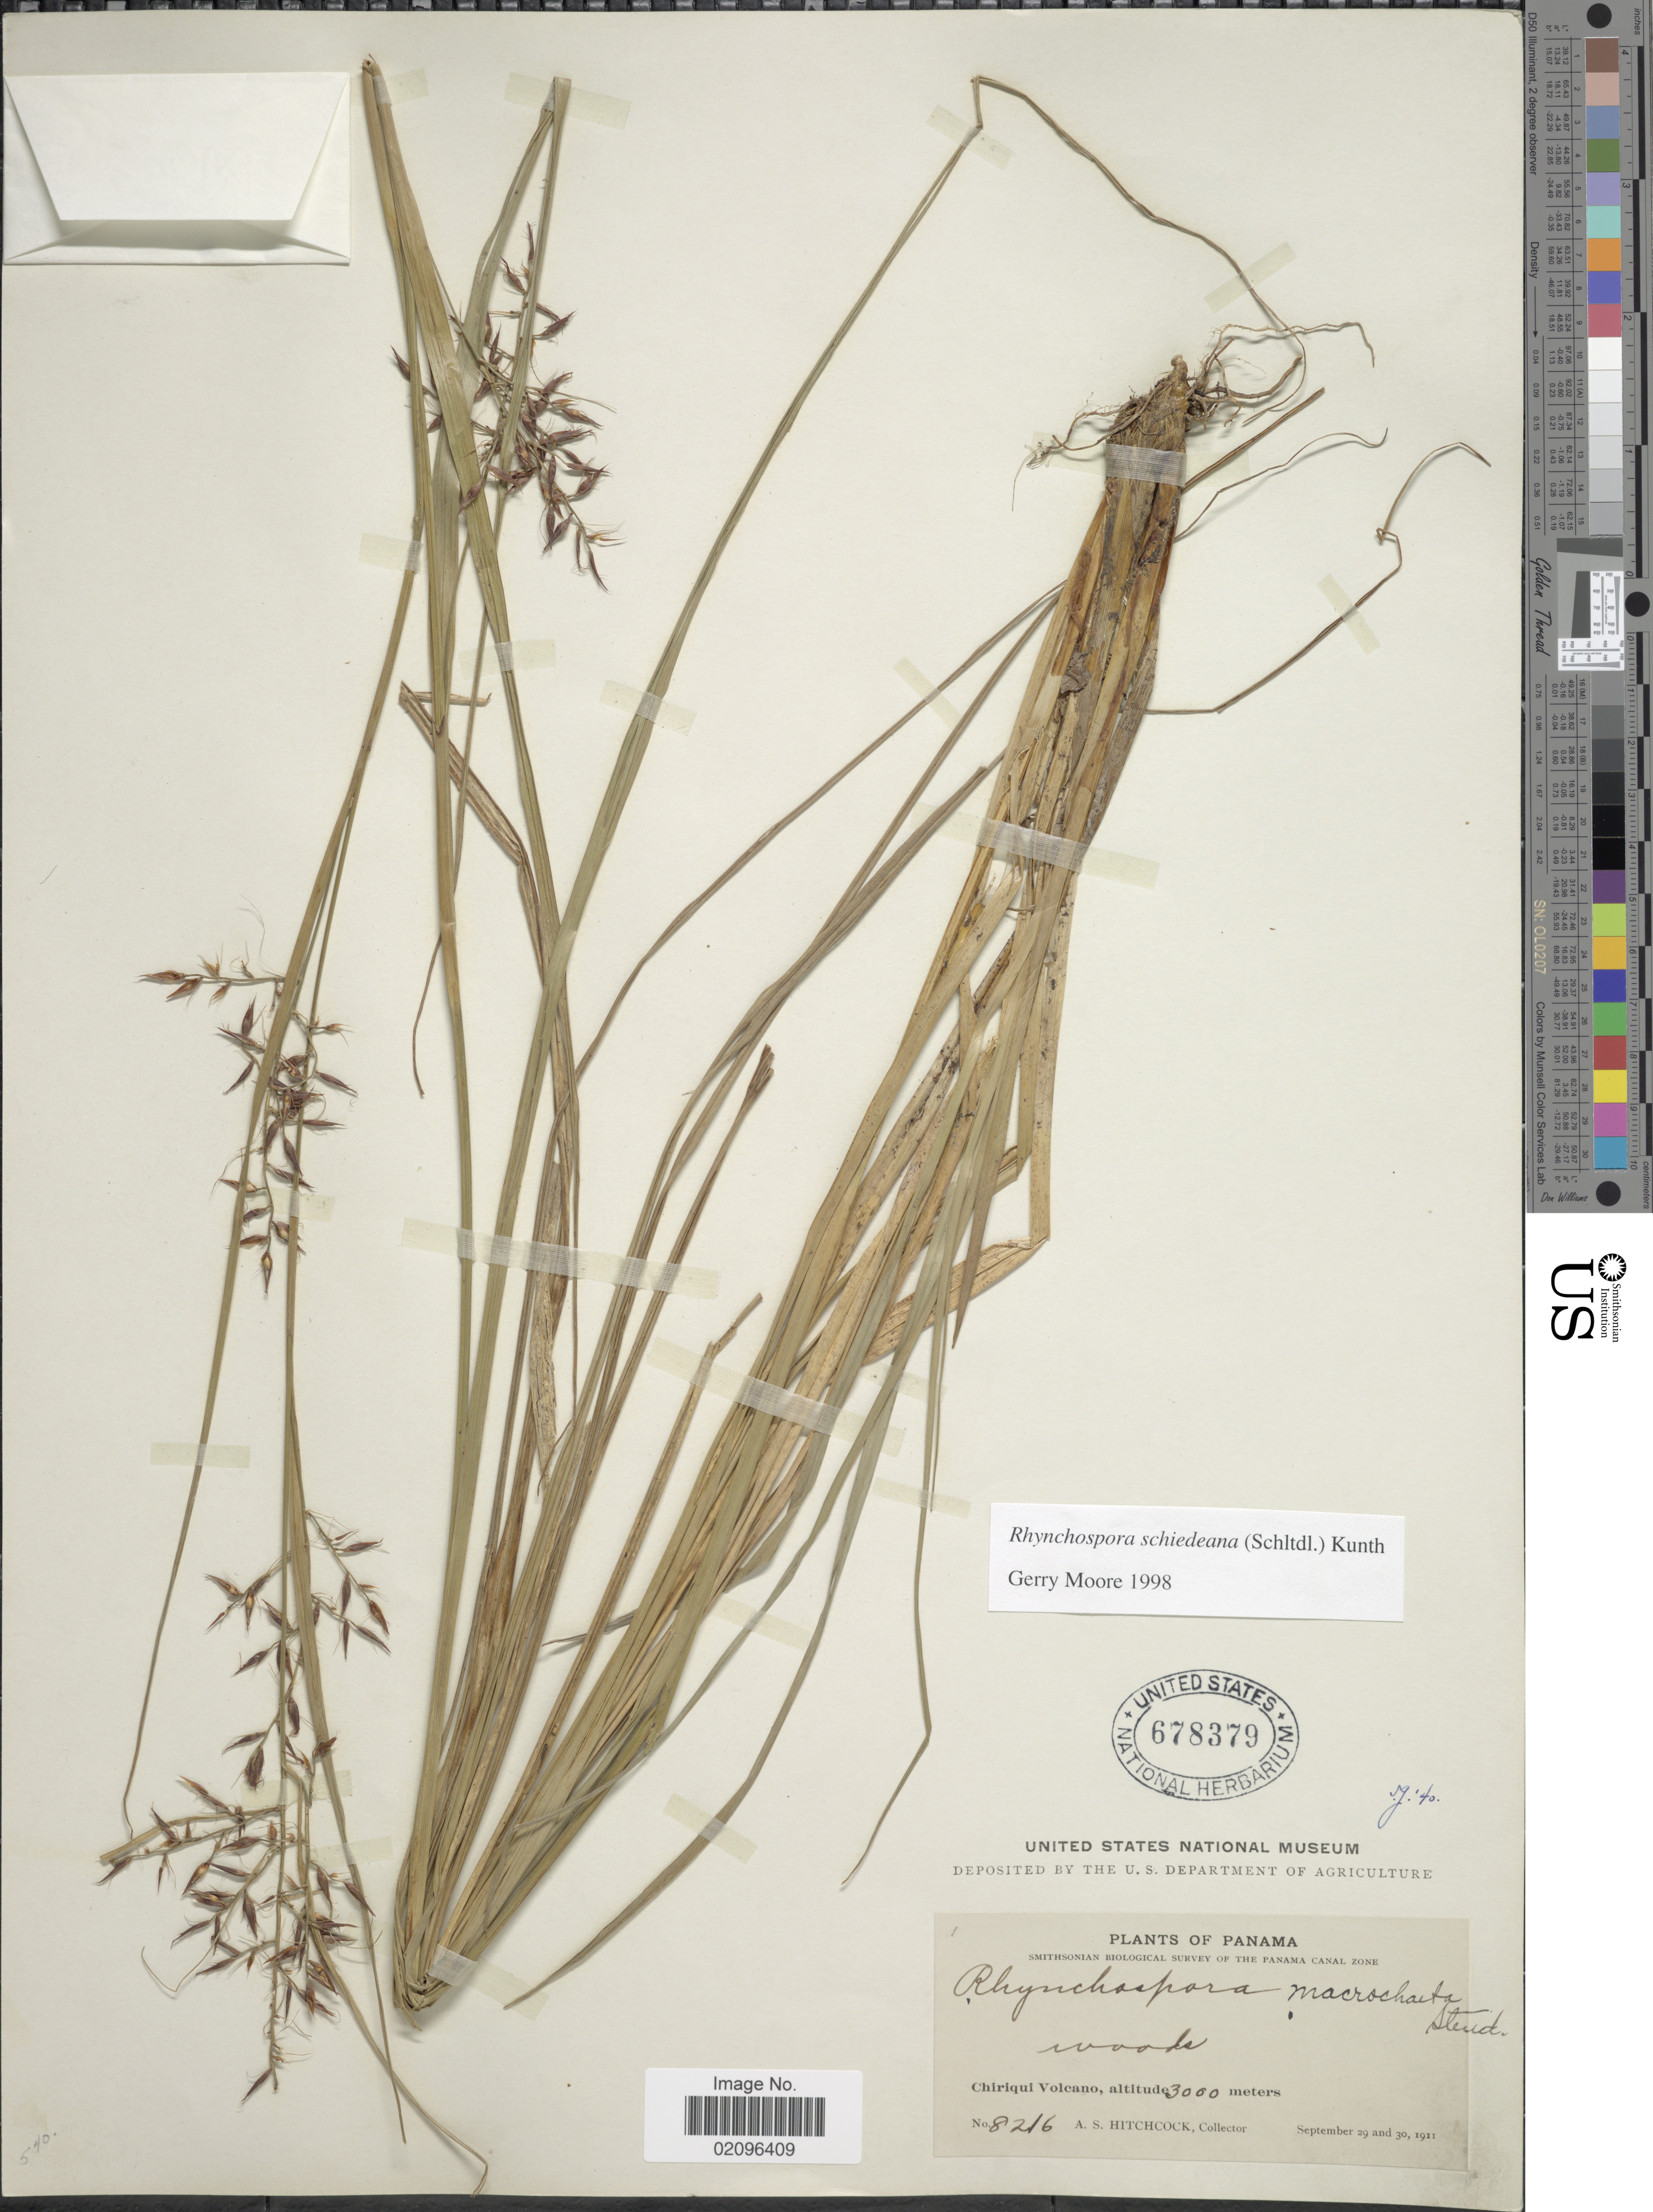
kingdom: Plantae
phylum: Tracheophyta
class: Liliopsida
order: Poales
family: Cyperaceae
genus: Rhynchospora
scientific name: Rhynchospora schiedeana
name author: Kunth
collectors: A. S. Hitchcock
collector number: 8216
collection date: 1911-09-29/1911-09-30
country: Panama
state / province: Chiriqui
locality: Chiriqui Volcano. Woods, Panama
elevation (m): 3000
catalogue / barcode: US 678379